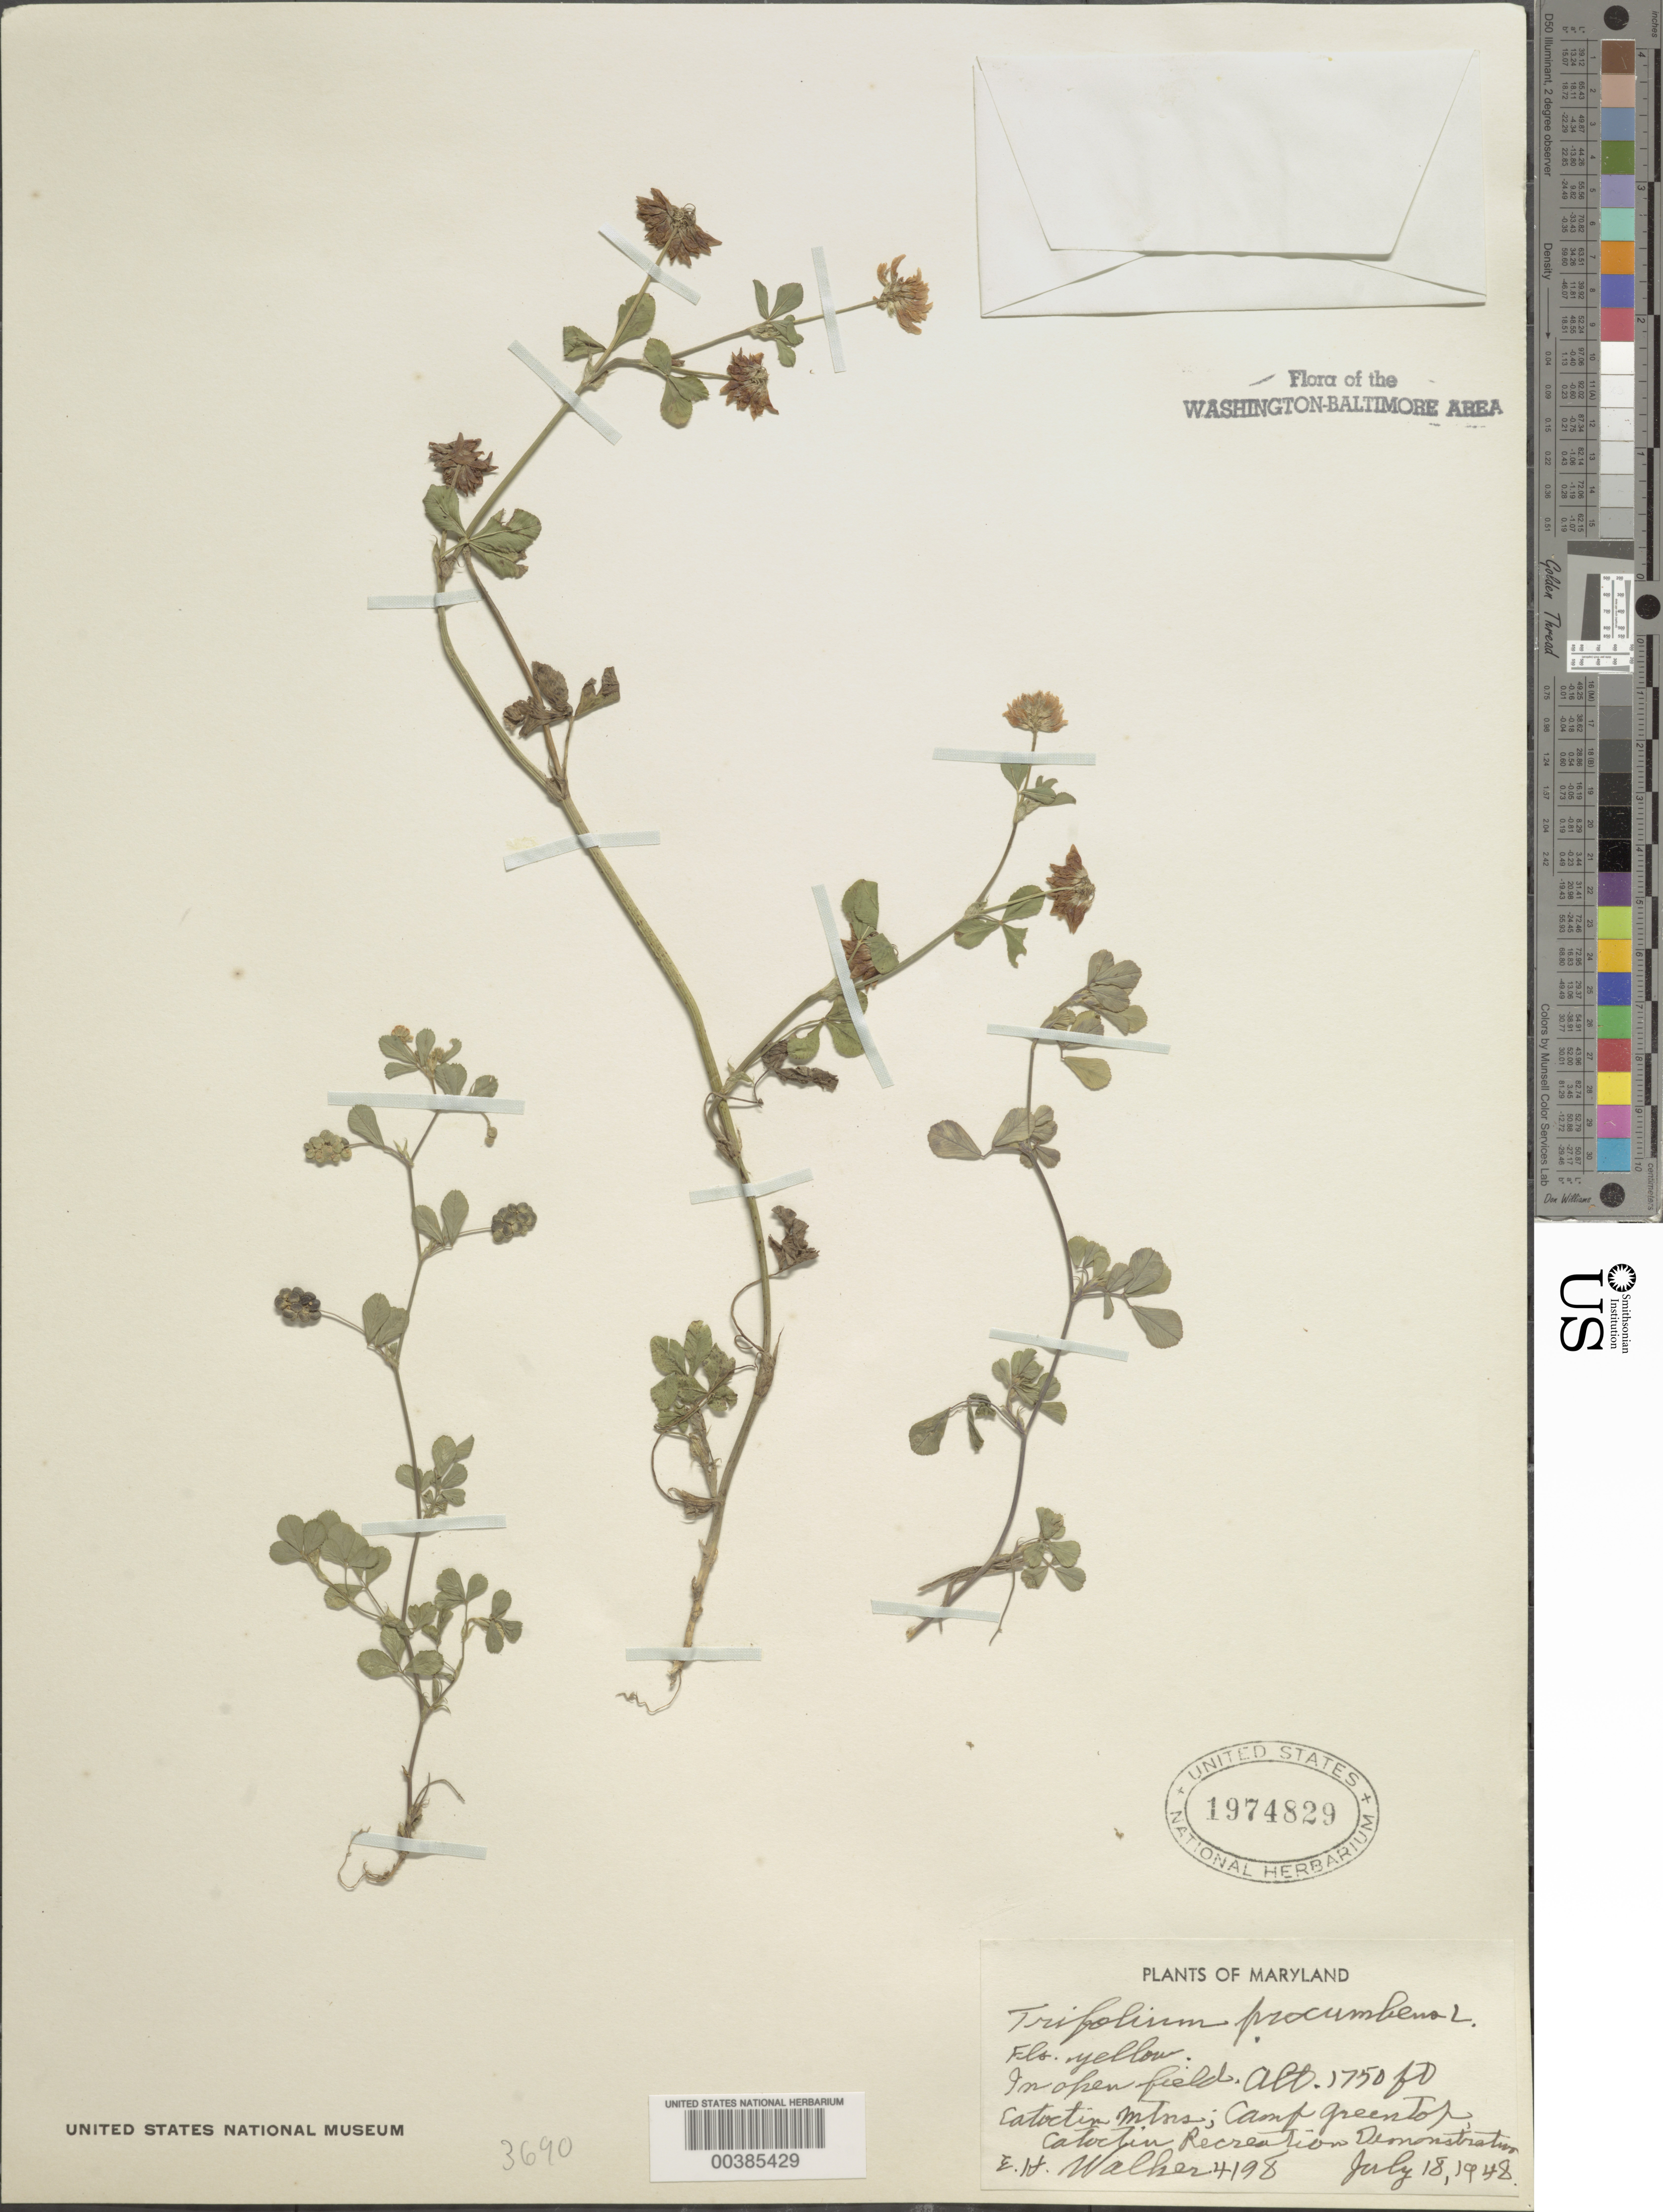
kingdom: Plantae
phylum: Tracheophyta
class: Magnoliopsida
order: Fabales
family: Fabaceae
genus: Trifolium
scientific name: Trifolium campestre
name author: Schreb.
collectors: E. H. Walker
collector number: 4198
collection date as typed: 18 Jul 1948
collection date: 1948-07-18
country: United States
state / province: Maryland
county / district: Frederick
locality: Catoctin Mtns, Catoctin Recreation Demonstration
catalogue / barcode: US 1974829